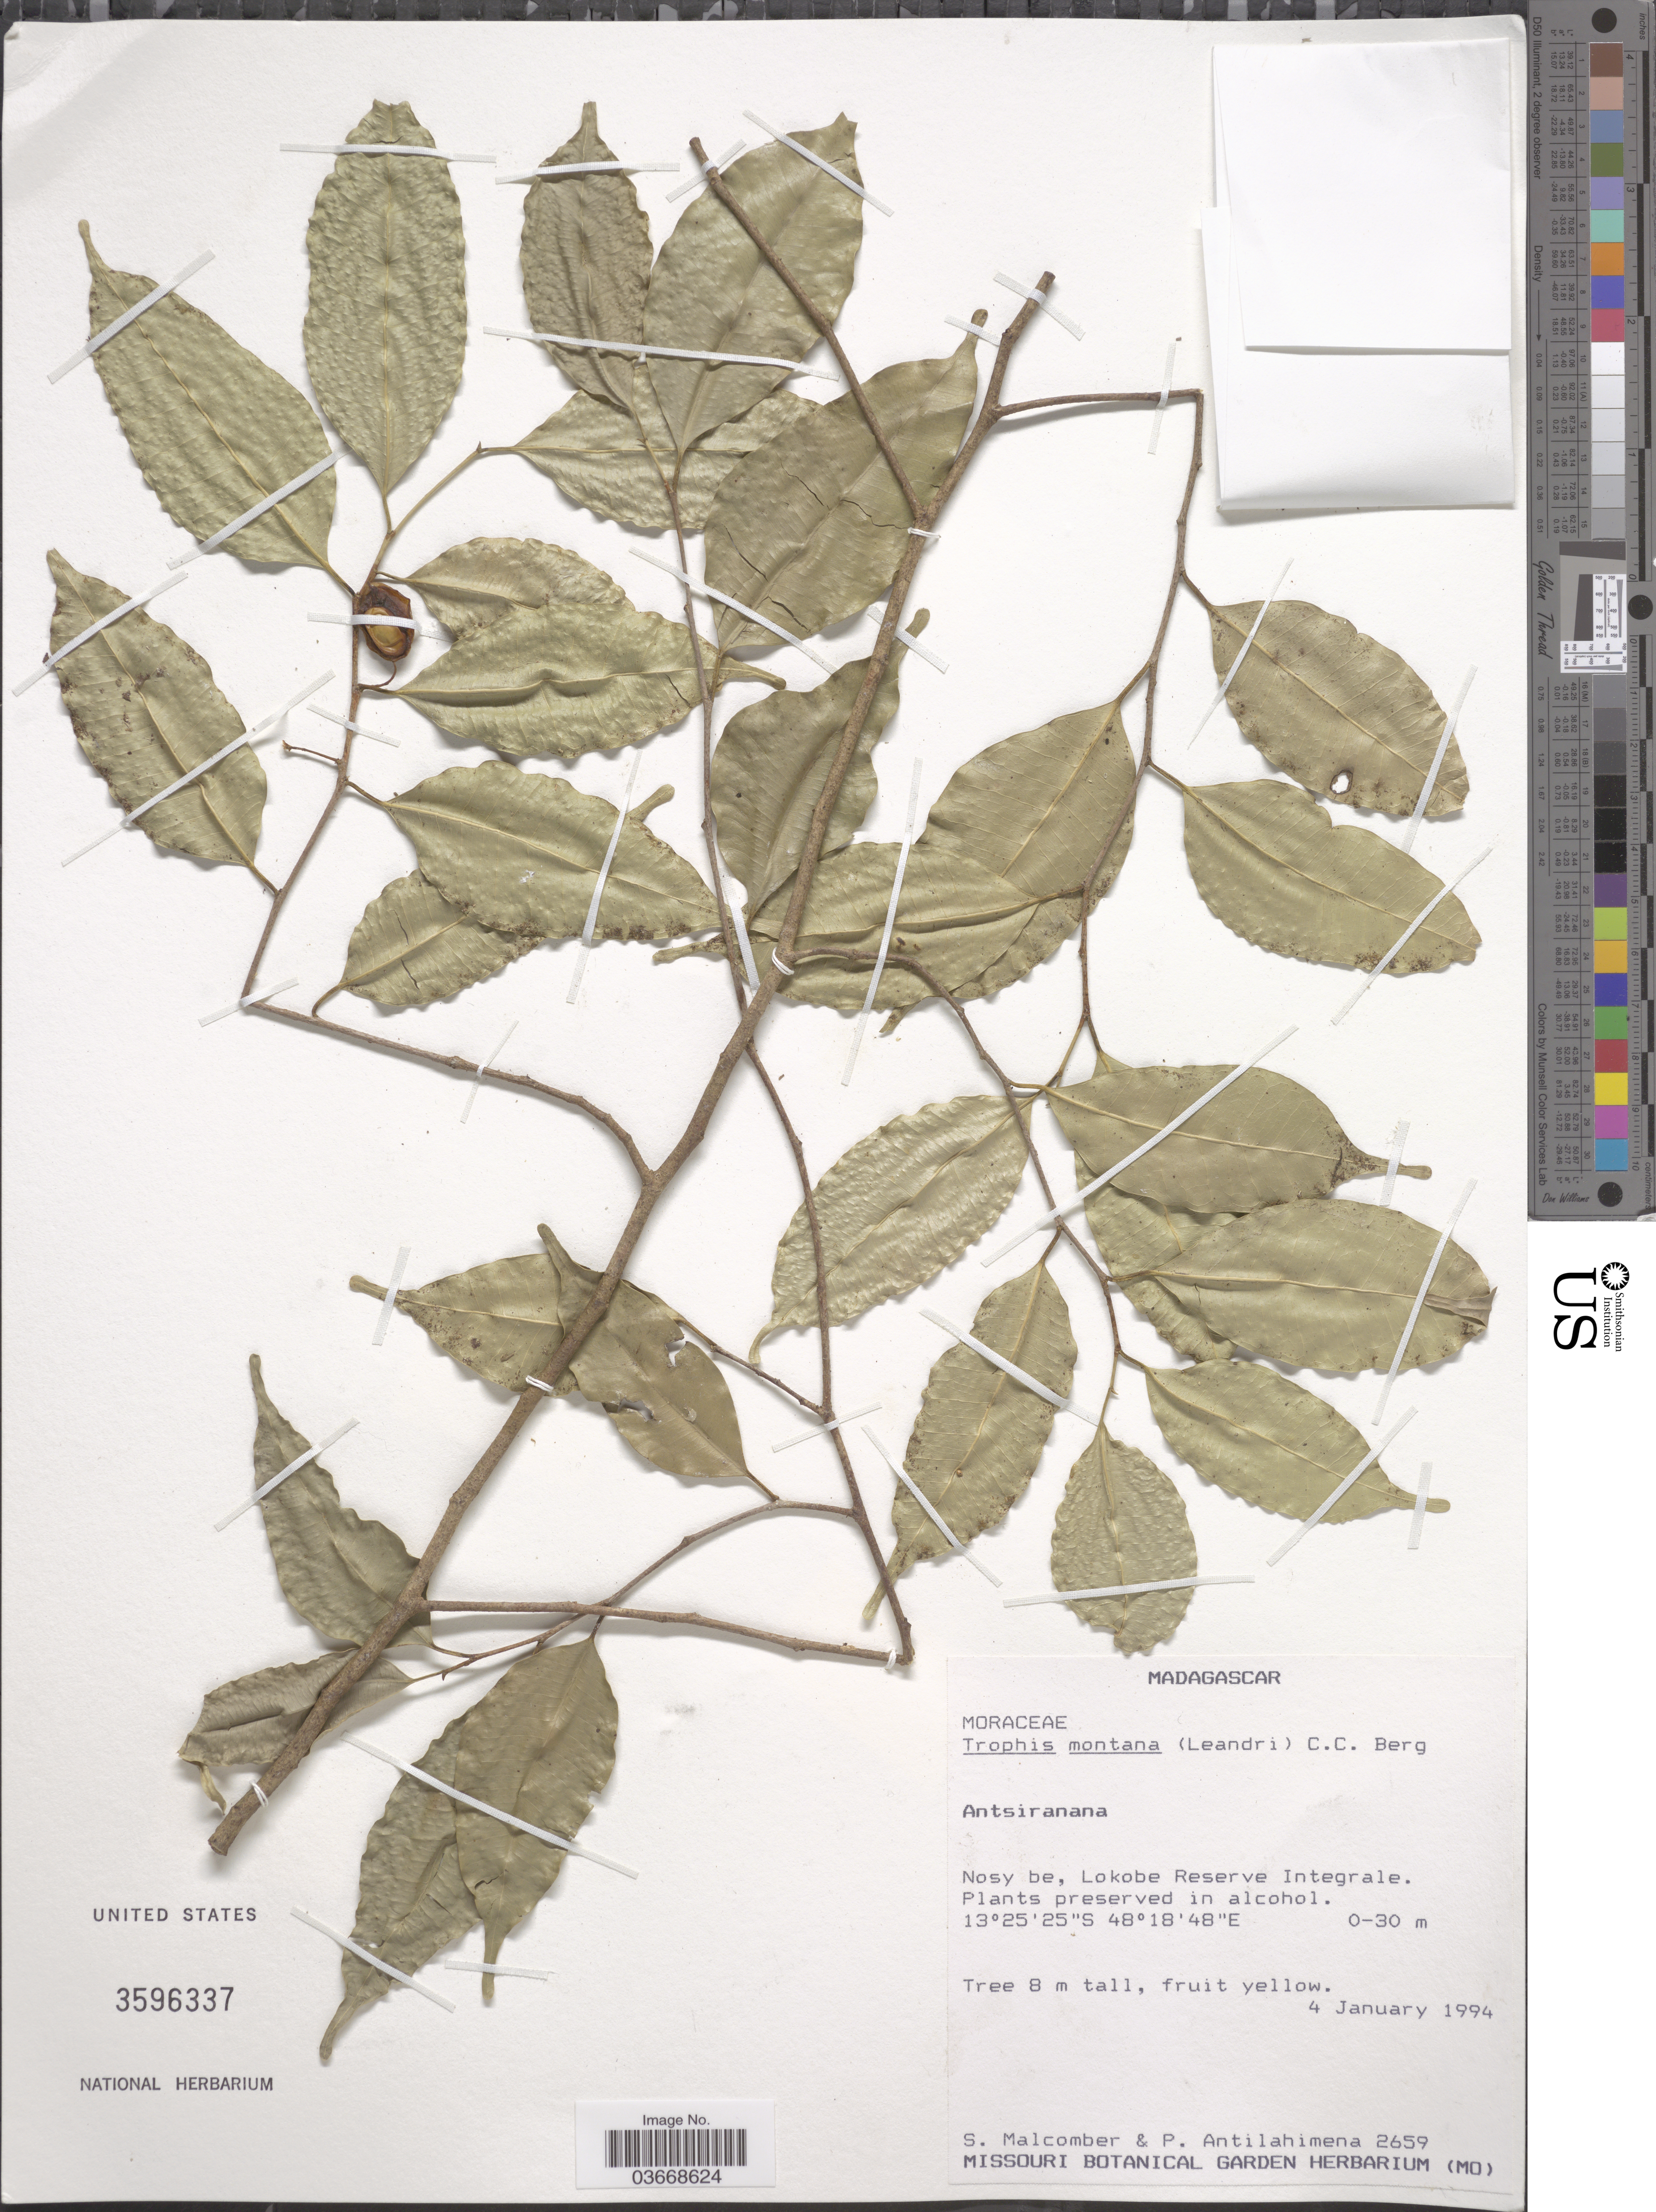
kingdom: Plantae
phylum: Tracheophyta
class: Magnoliopsida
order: Rosales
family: Moraceae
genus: Maillardia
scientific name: Maillardia montana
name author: Leandri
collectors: S. T. Malcomber & P. Antilahimena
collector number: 2659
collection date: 1994-01-04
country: Madagascar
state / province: Diana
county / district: Nosy Be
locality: Nosy be, Lokobe Reserve Integrale.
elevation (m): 0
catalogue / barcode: US 3596337